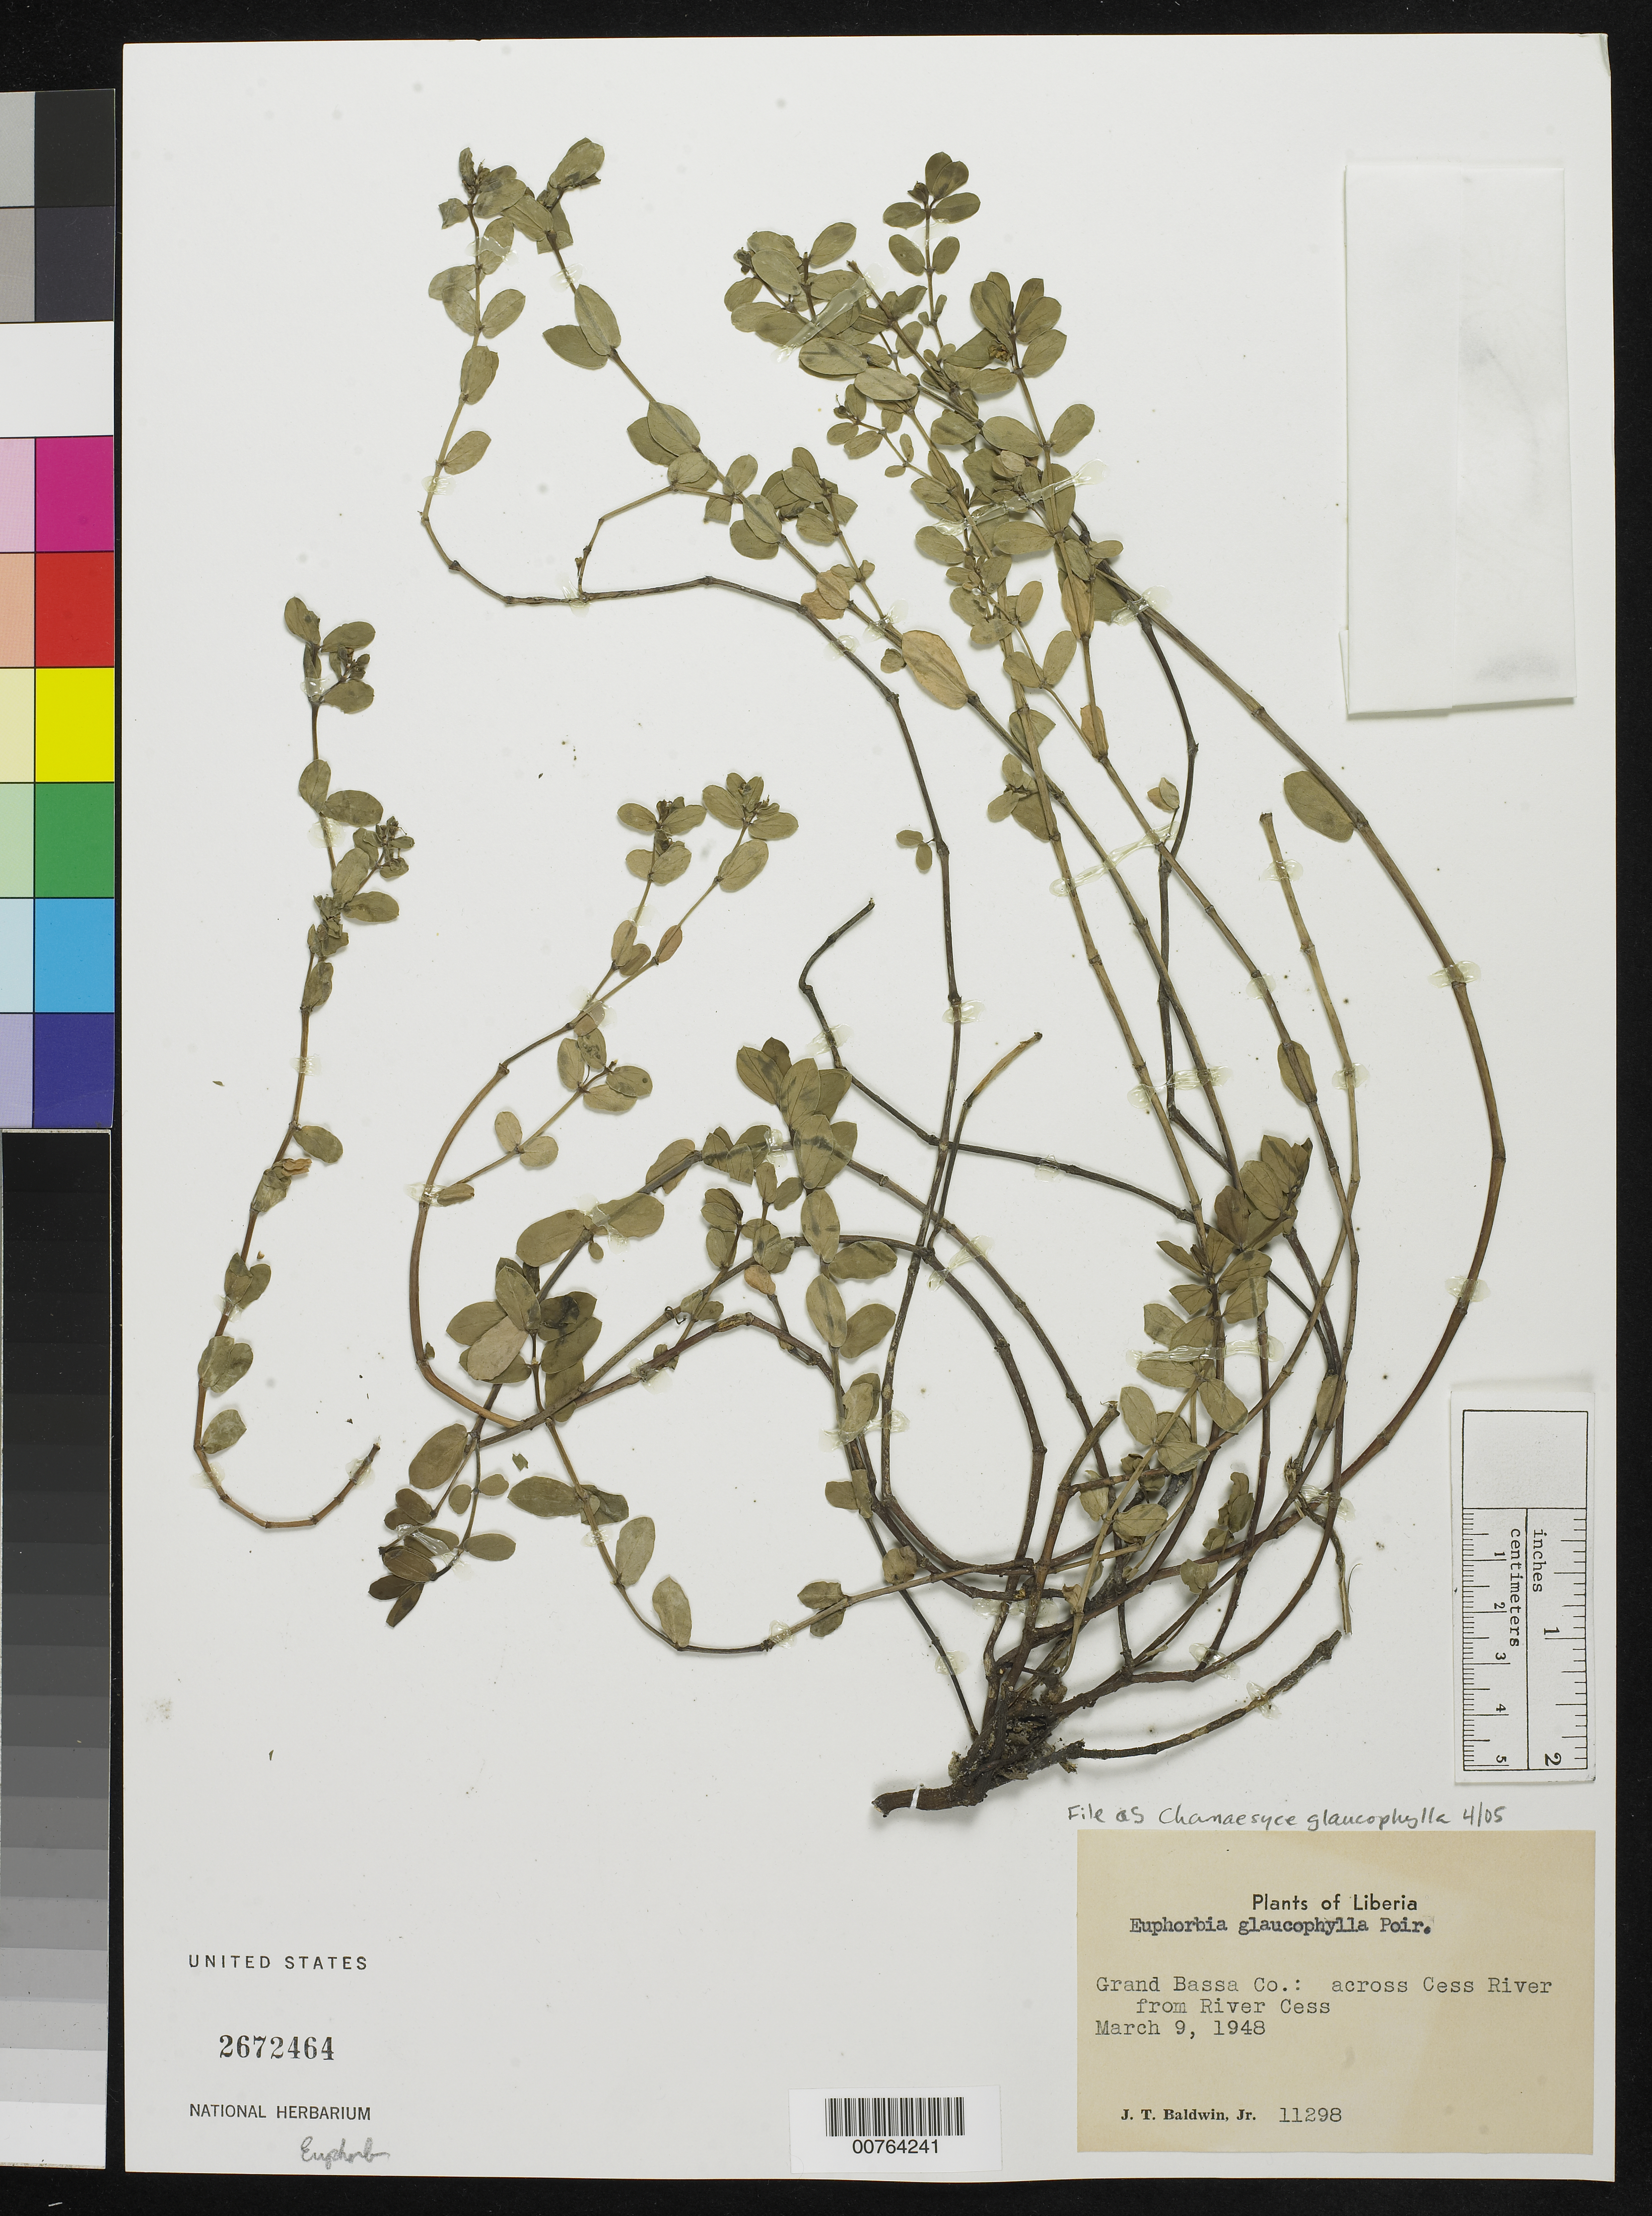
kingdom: Plantae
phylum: Tracheophyta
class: Magnoliopsida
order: Malpighiales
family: Euphorbiaceae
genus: Euphorbia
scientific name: Euphorbia glaucophylla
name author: Poir.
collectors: J. T. Baldwin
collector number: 11298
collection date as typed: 9 Mar 1948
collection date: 1948-03-09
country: Liberia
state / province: Grand Bassa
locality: across Cess River from River Cess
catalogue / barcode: US 2672464